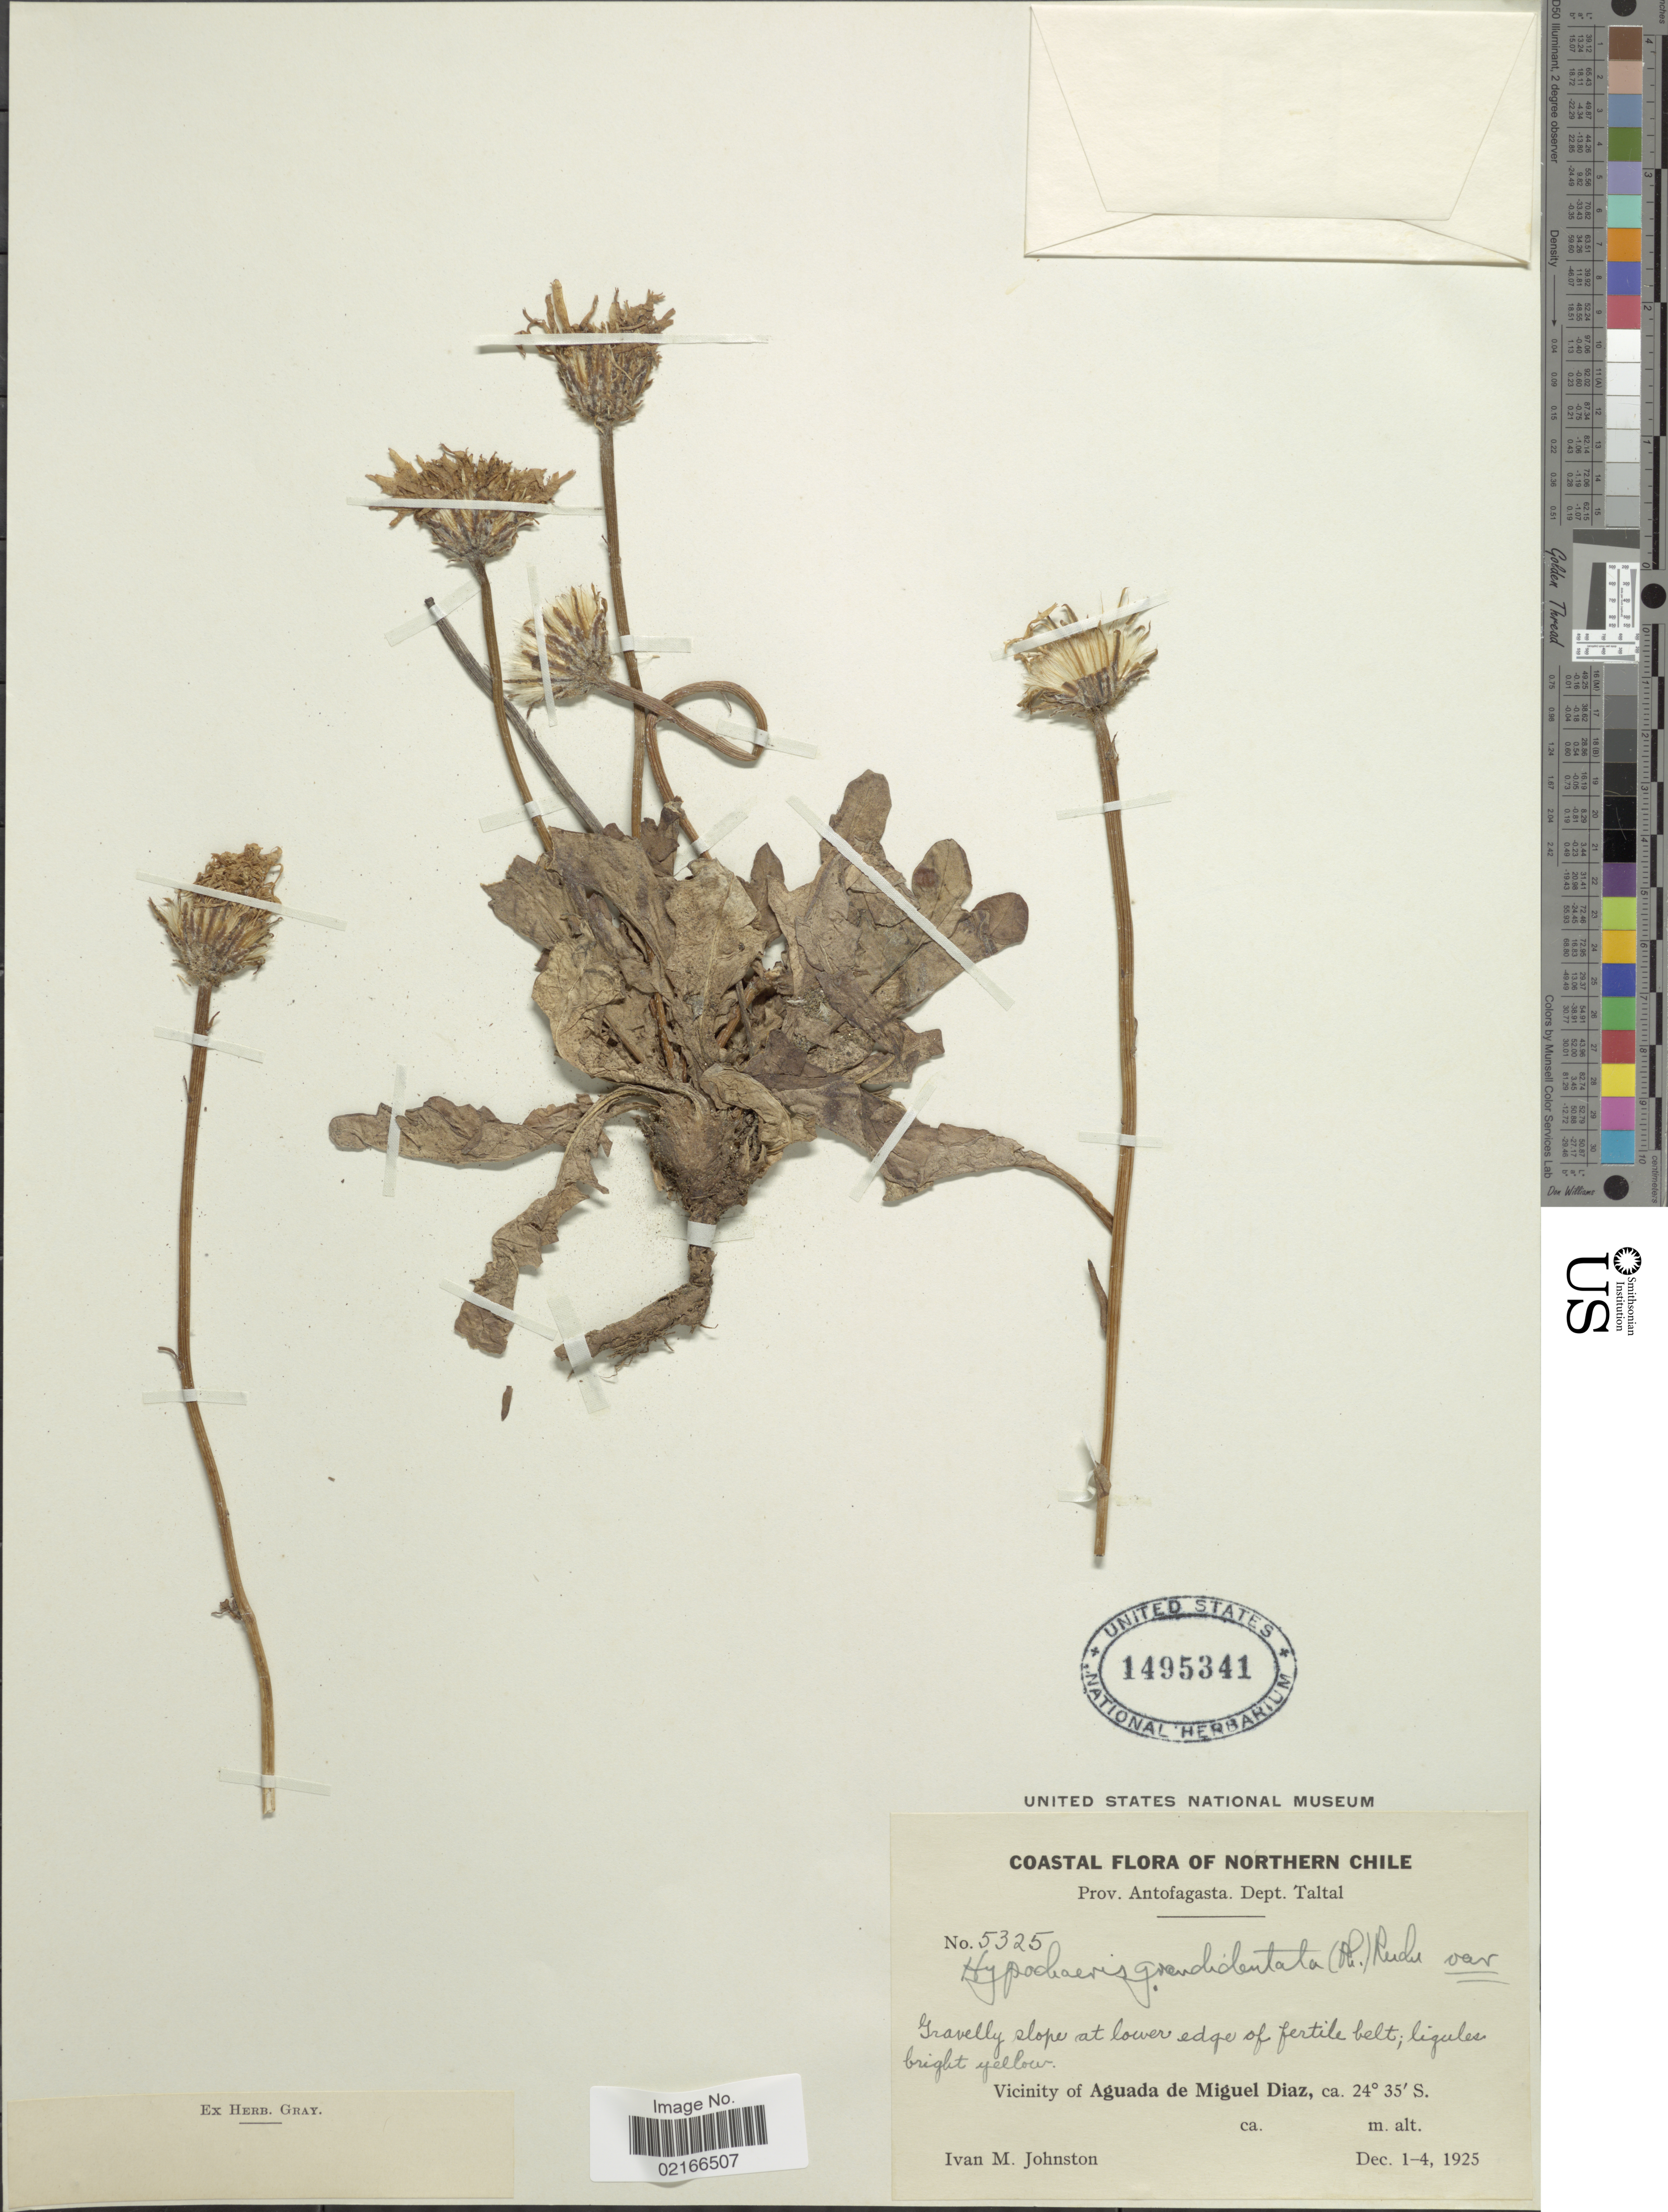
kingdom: Plantae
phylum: Tracheophyta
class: Magnoliopsida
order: Asterales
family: Asteraceae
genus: Hypochaeris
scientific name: Hypochaeris grandidentata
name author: (Phil.) Reiche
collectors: I.M. Johnston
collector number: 5325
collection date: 1925-12-01/1925-12-04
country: Chile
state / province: Antofagasta (II)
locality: Dept. Taltal. Coastal of northern Chile. Vicinity of Aguada de Miguel Diaz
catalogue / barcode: US 1495341